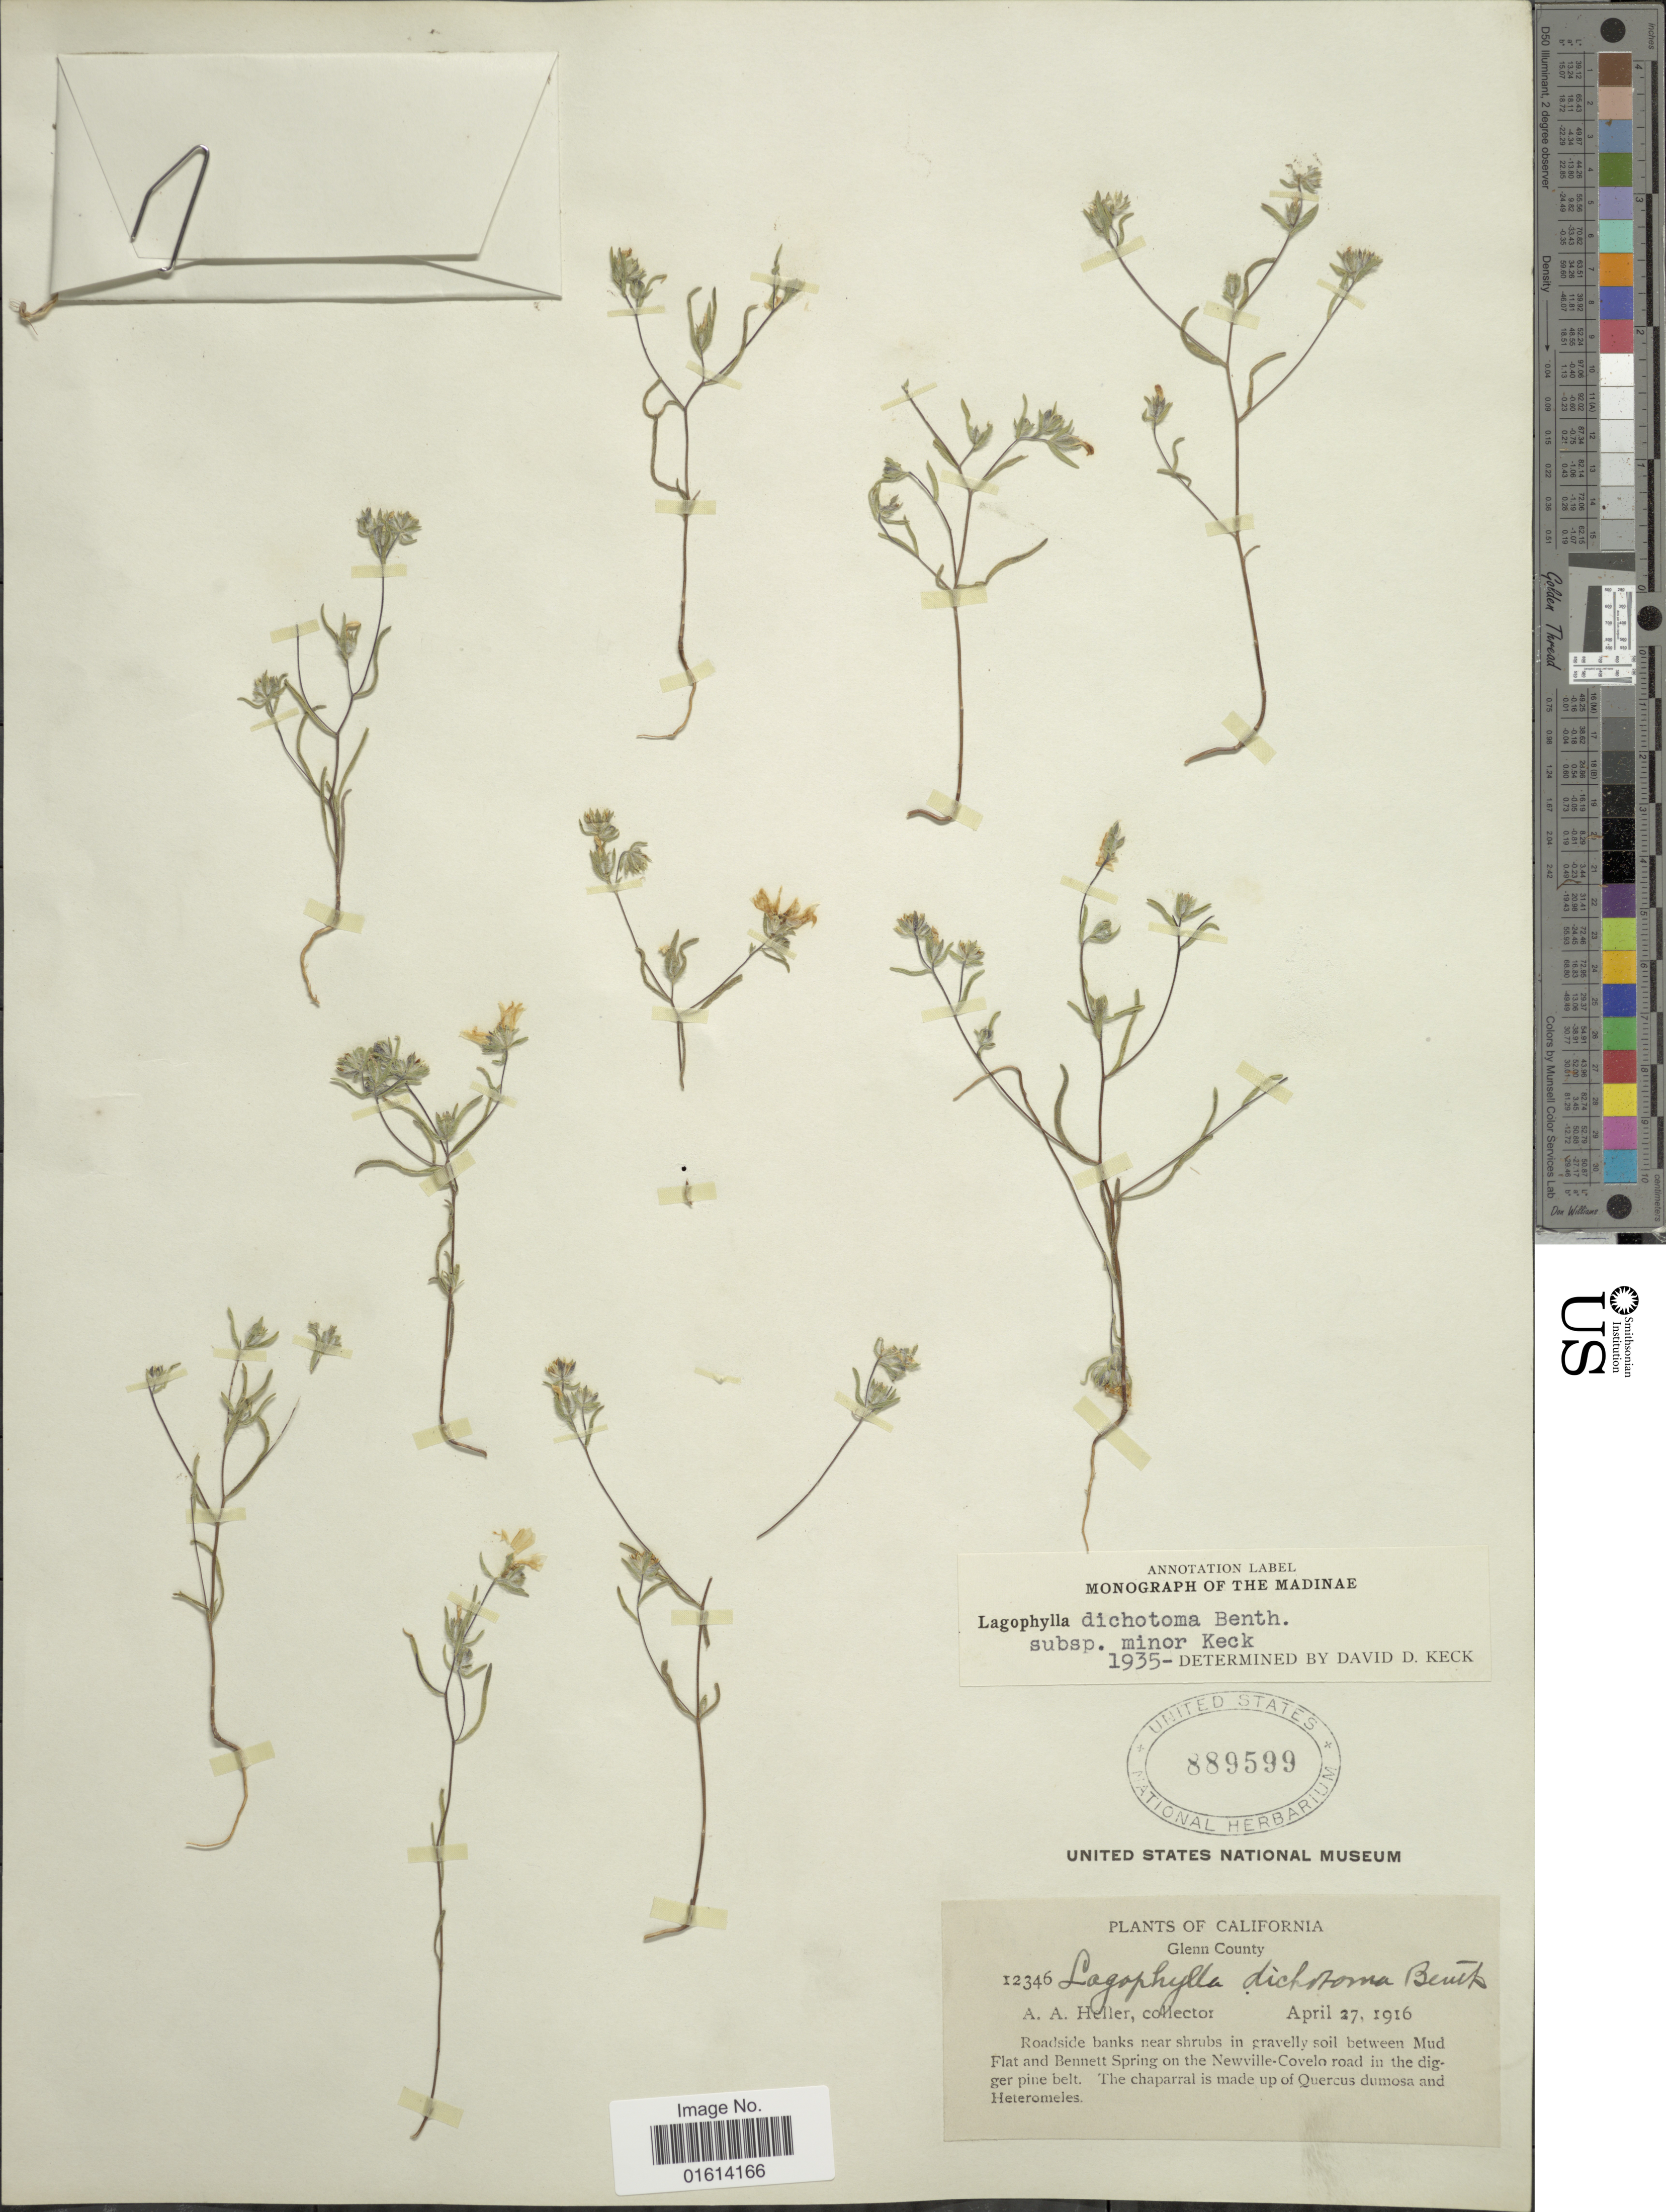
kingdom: Plantae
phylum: Tracheophyta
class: Magnoliopsida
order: Asterales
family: Asteraceae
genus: Lagophylla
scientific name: Lagophylla dichotoma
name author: Benth.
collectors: A. A. Heller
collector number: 12346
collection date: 1916-04-27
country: United States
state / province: California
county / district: Glenn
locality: Glenn County, between Mud Flat and Bennett Spring on the Newville-Covelo road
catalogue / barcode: US 889599